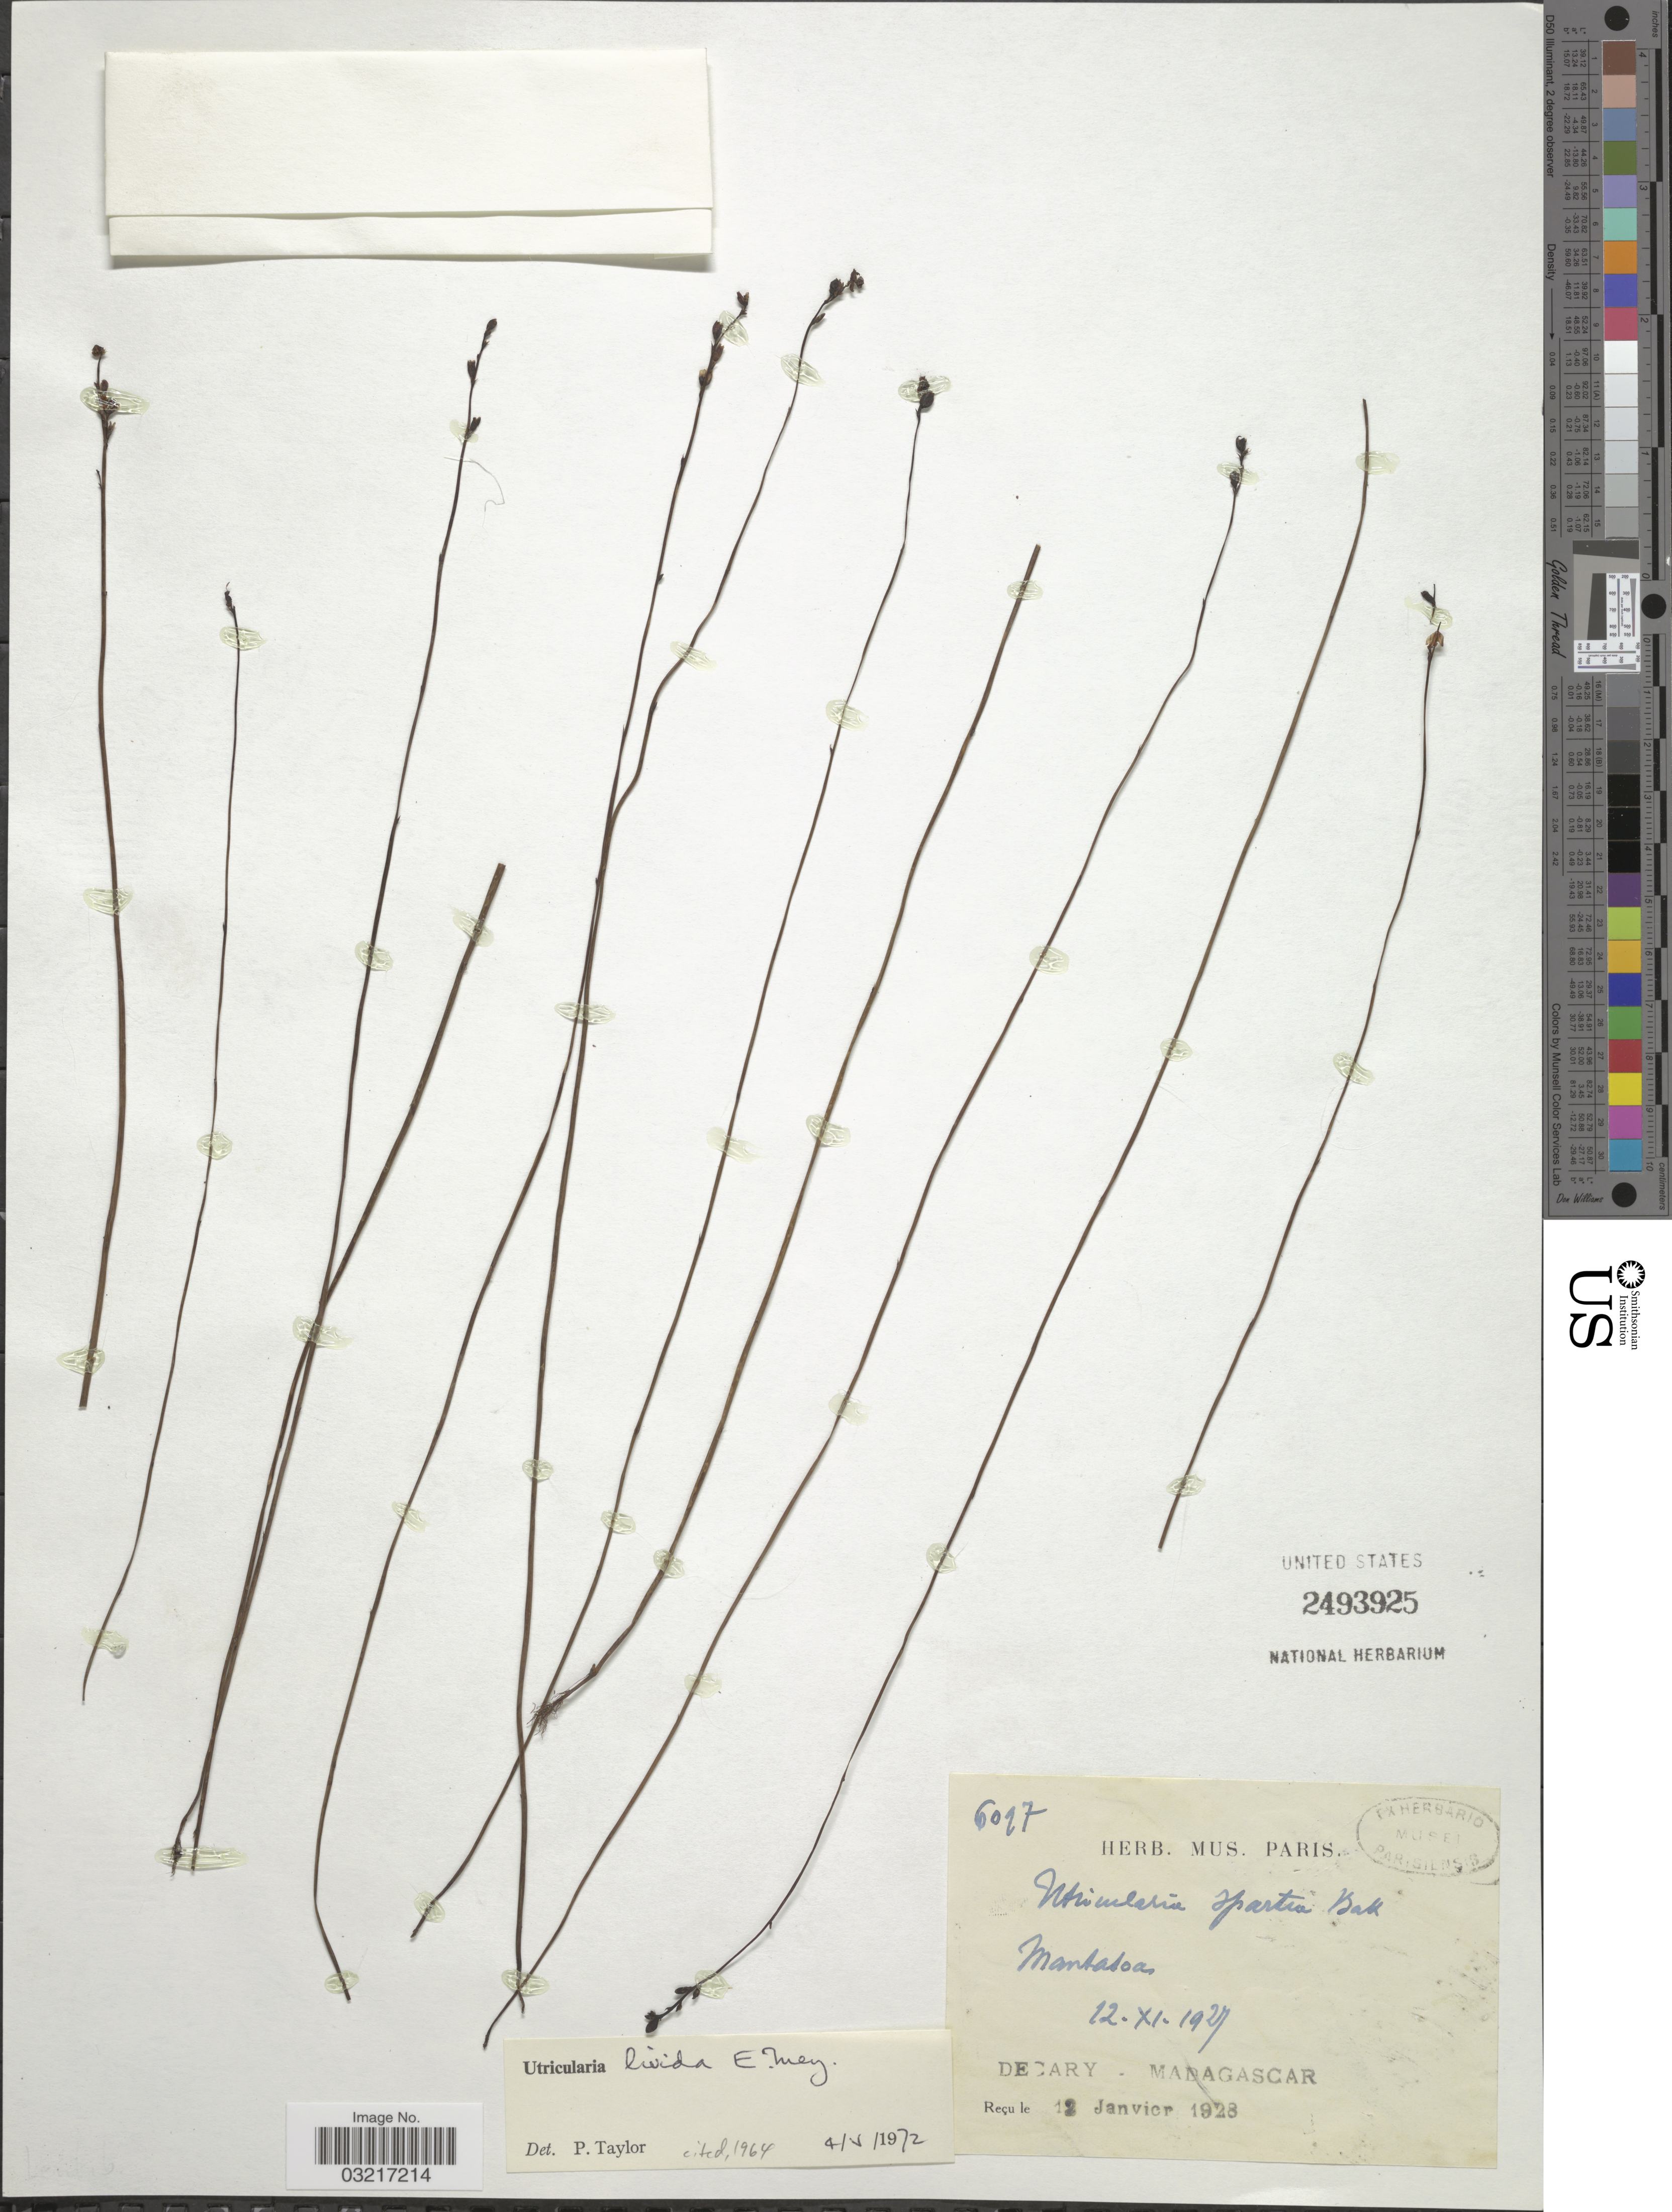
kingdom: Plantae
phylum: Tracheophyta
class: Magnoliopsida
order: Lamiales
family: Lentibulariaceae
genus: Utricularia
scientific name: Utricularia livida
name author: E. Mey.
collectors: Decary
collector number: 6097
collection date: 1927-11-12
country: Madagascar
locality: Mantasoa.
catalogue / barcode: US 2493925